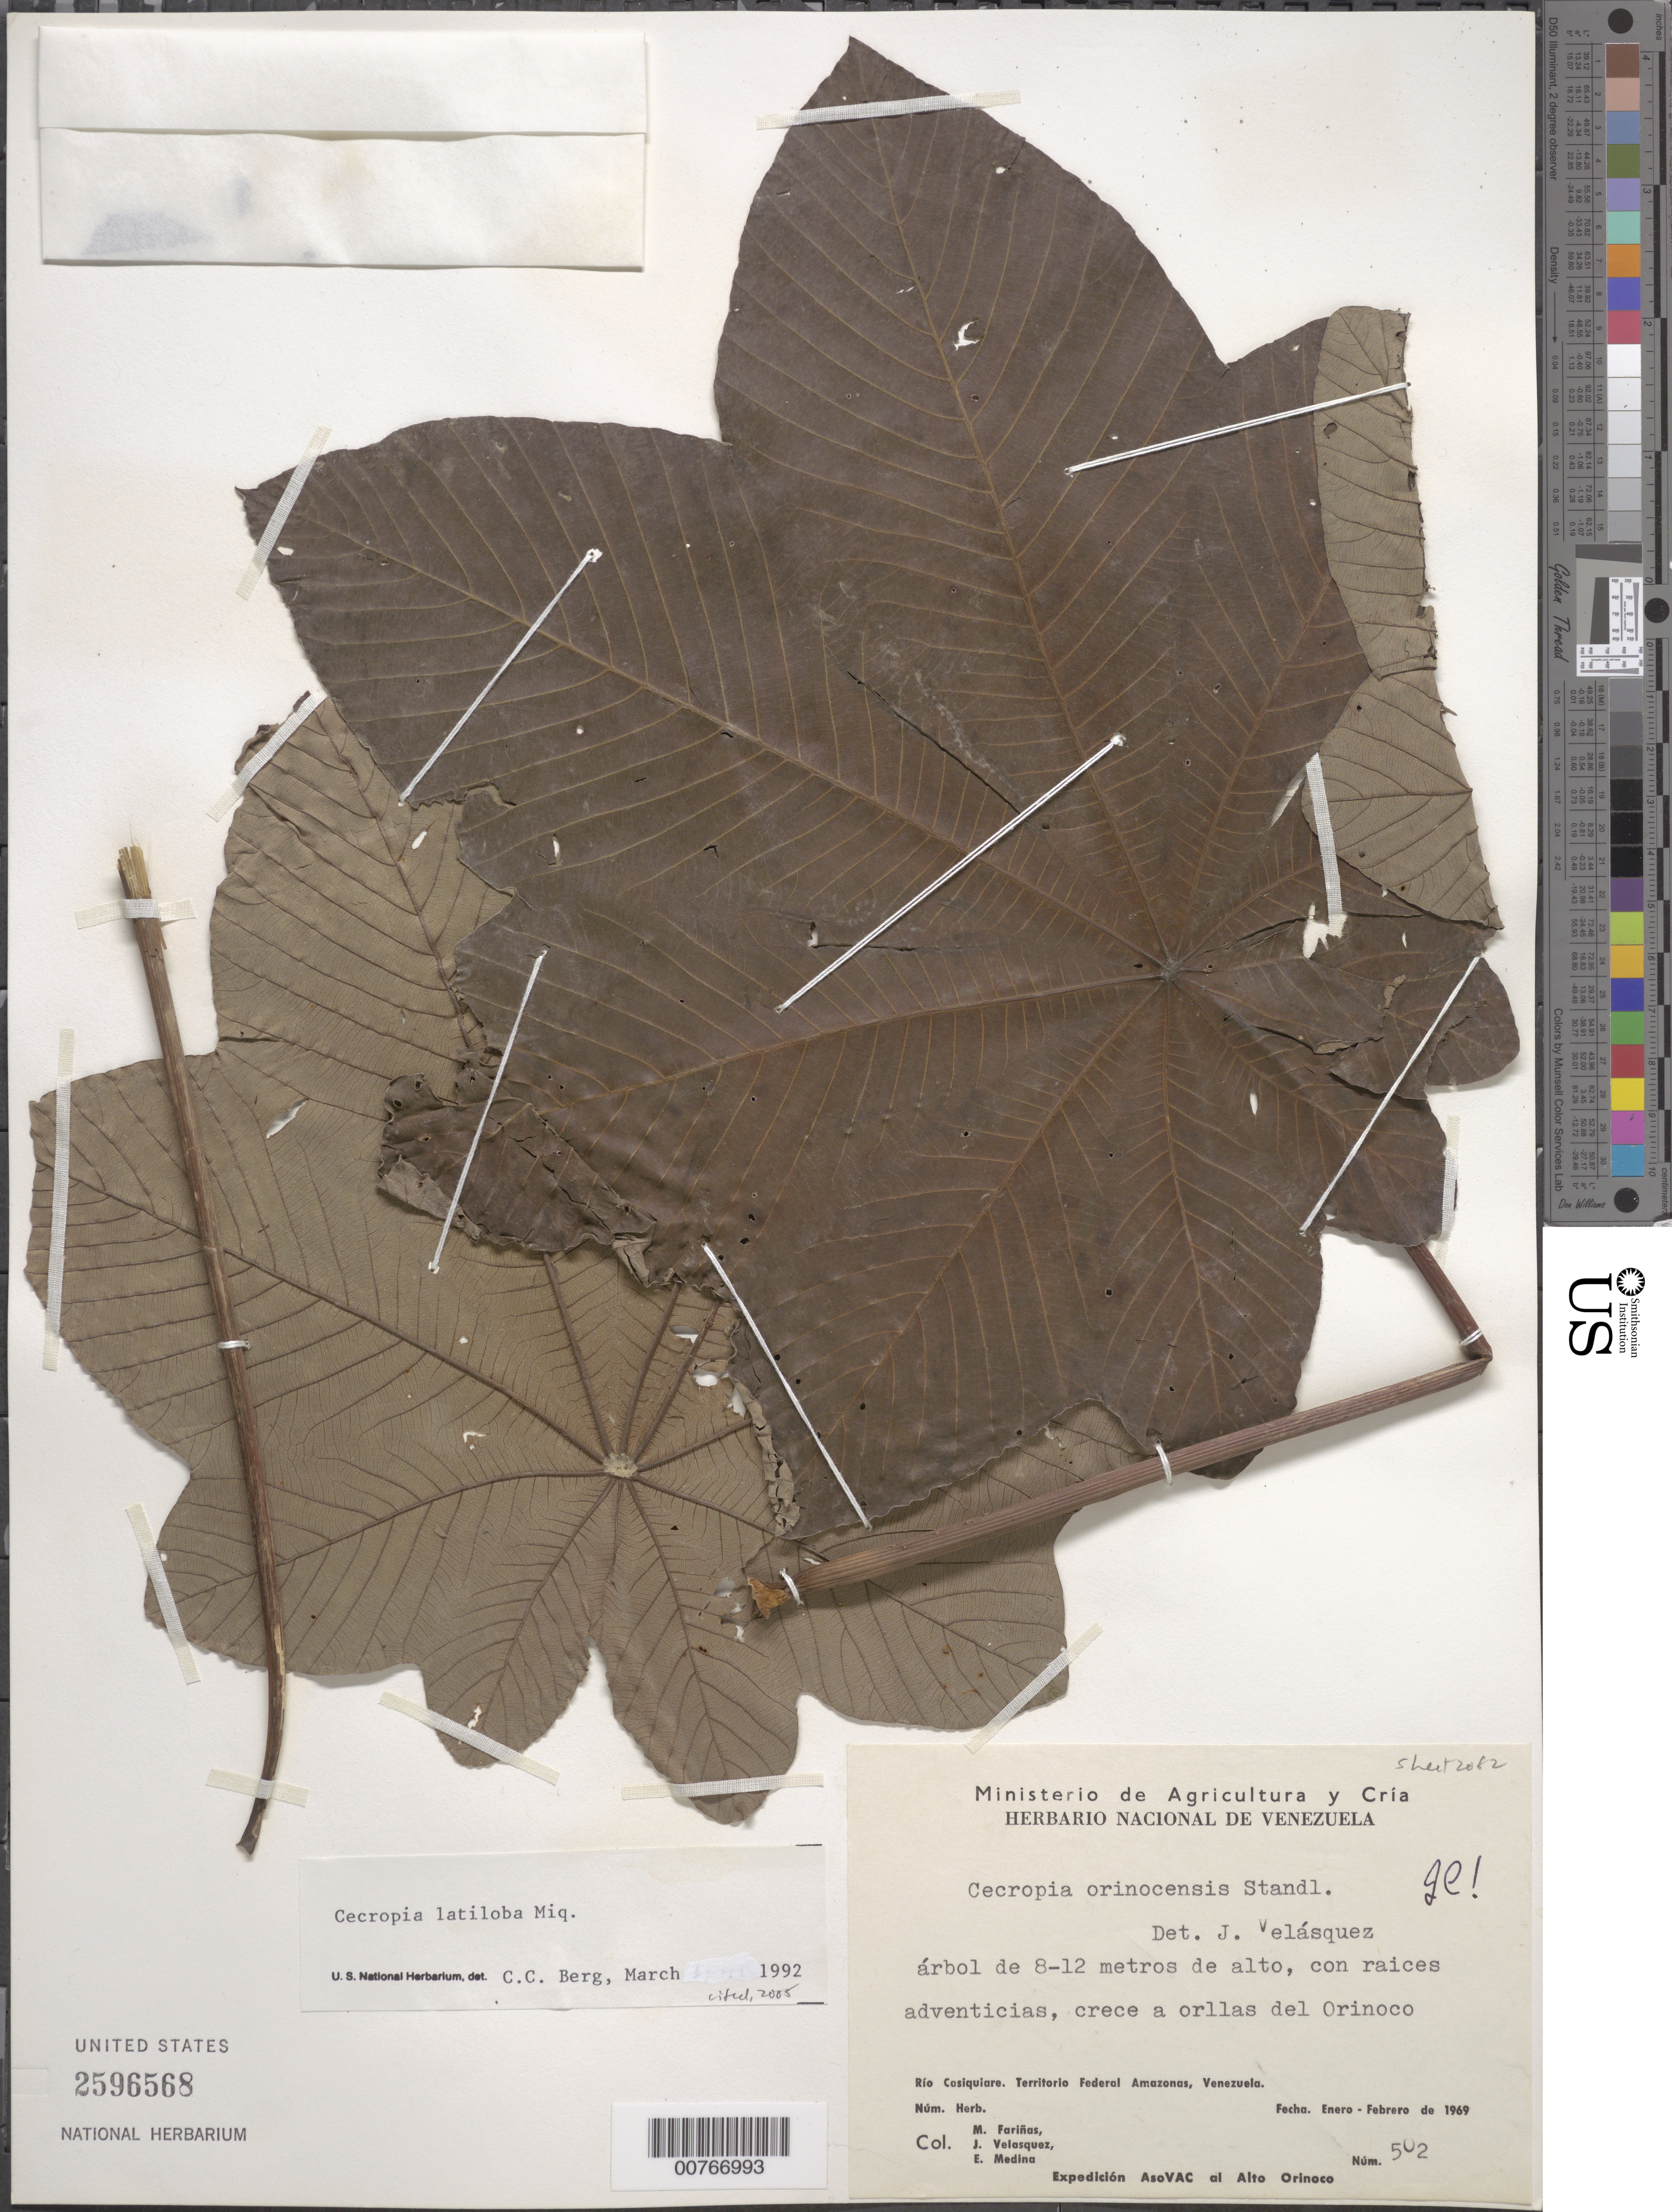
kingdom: Plantae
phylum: Tracheophyta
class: Magnoliopsida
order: Rosales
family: Urticaceae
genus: Cecropia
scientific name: Cecropia latiloba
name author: Miq.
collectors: M. Fariñas, J. Velasquez & E. Medina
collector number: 502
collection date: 1969-01/1969-02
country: Venezuela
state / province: Amazonas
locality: Crece a orllas del Orinoco. Río Casiquiare. Territorio Federal Amazonas. Alto Orinoco.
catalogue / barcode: US 2596568